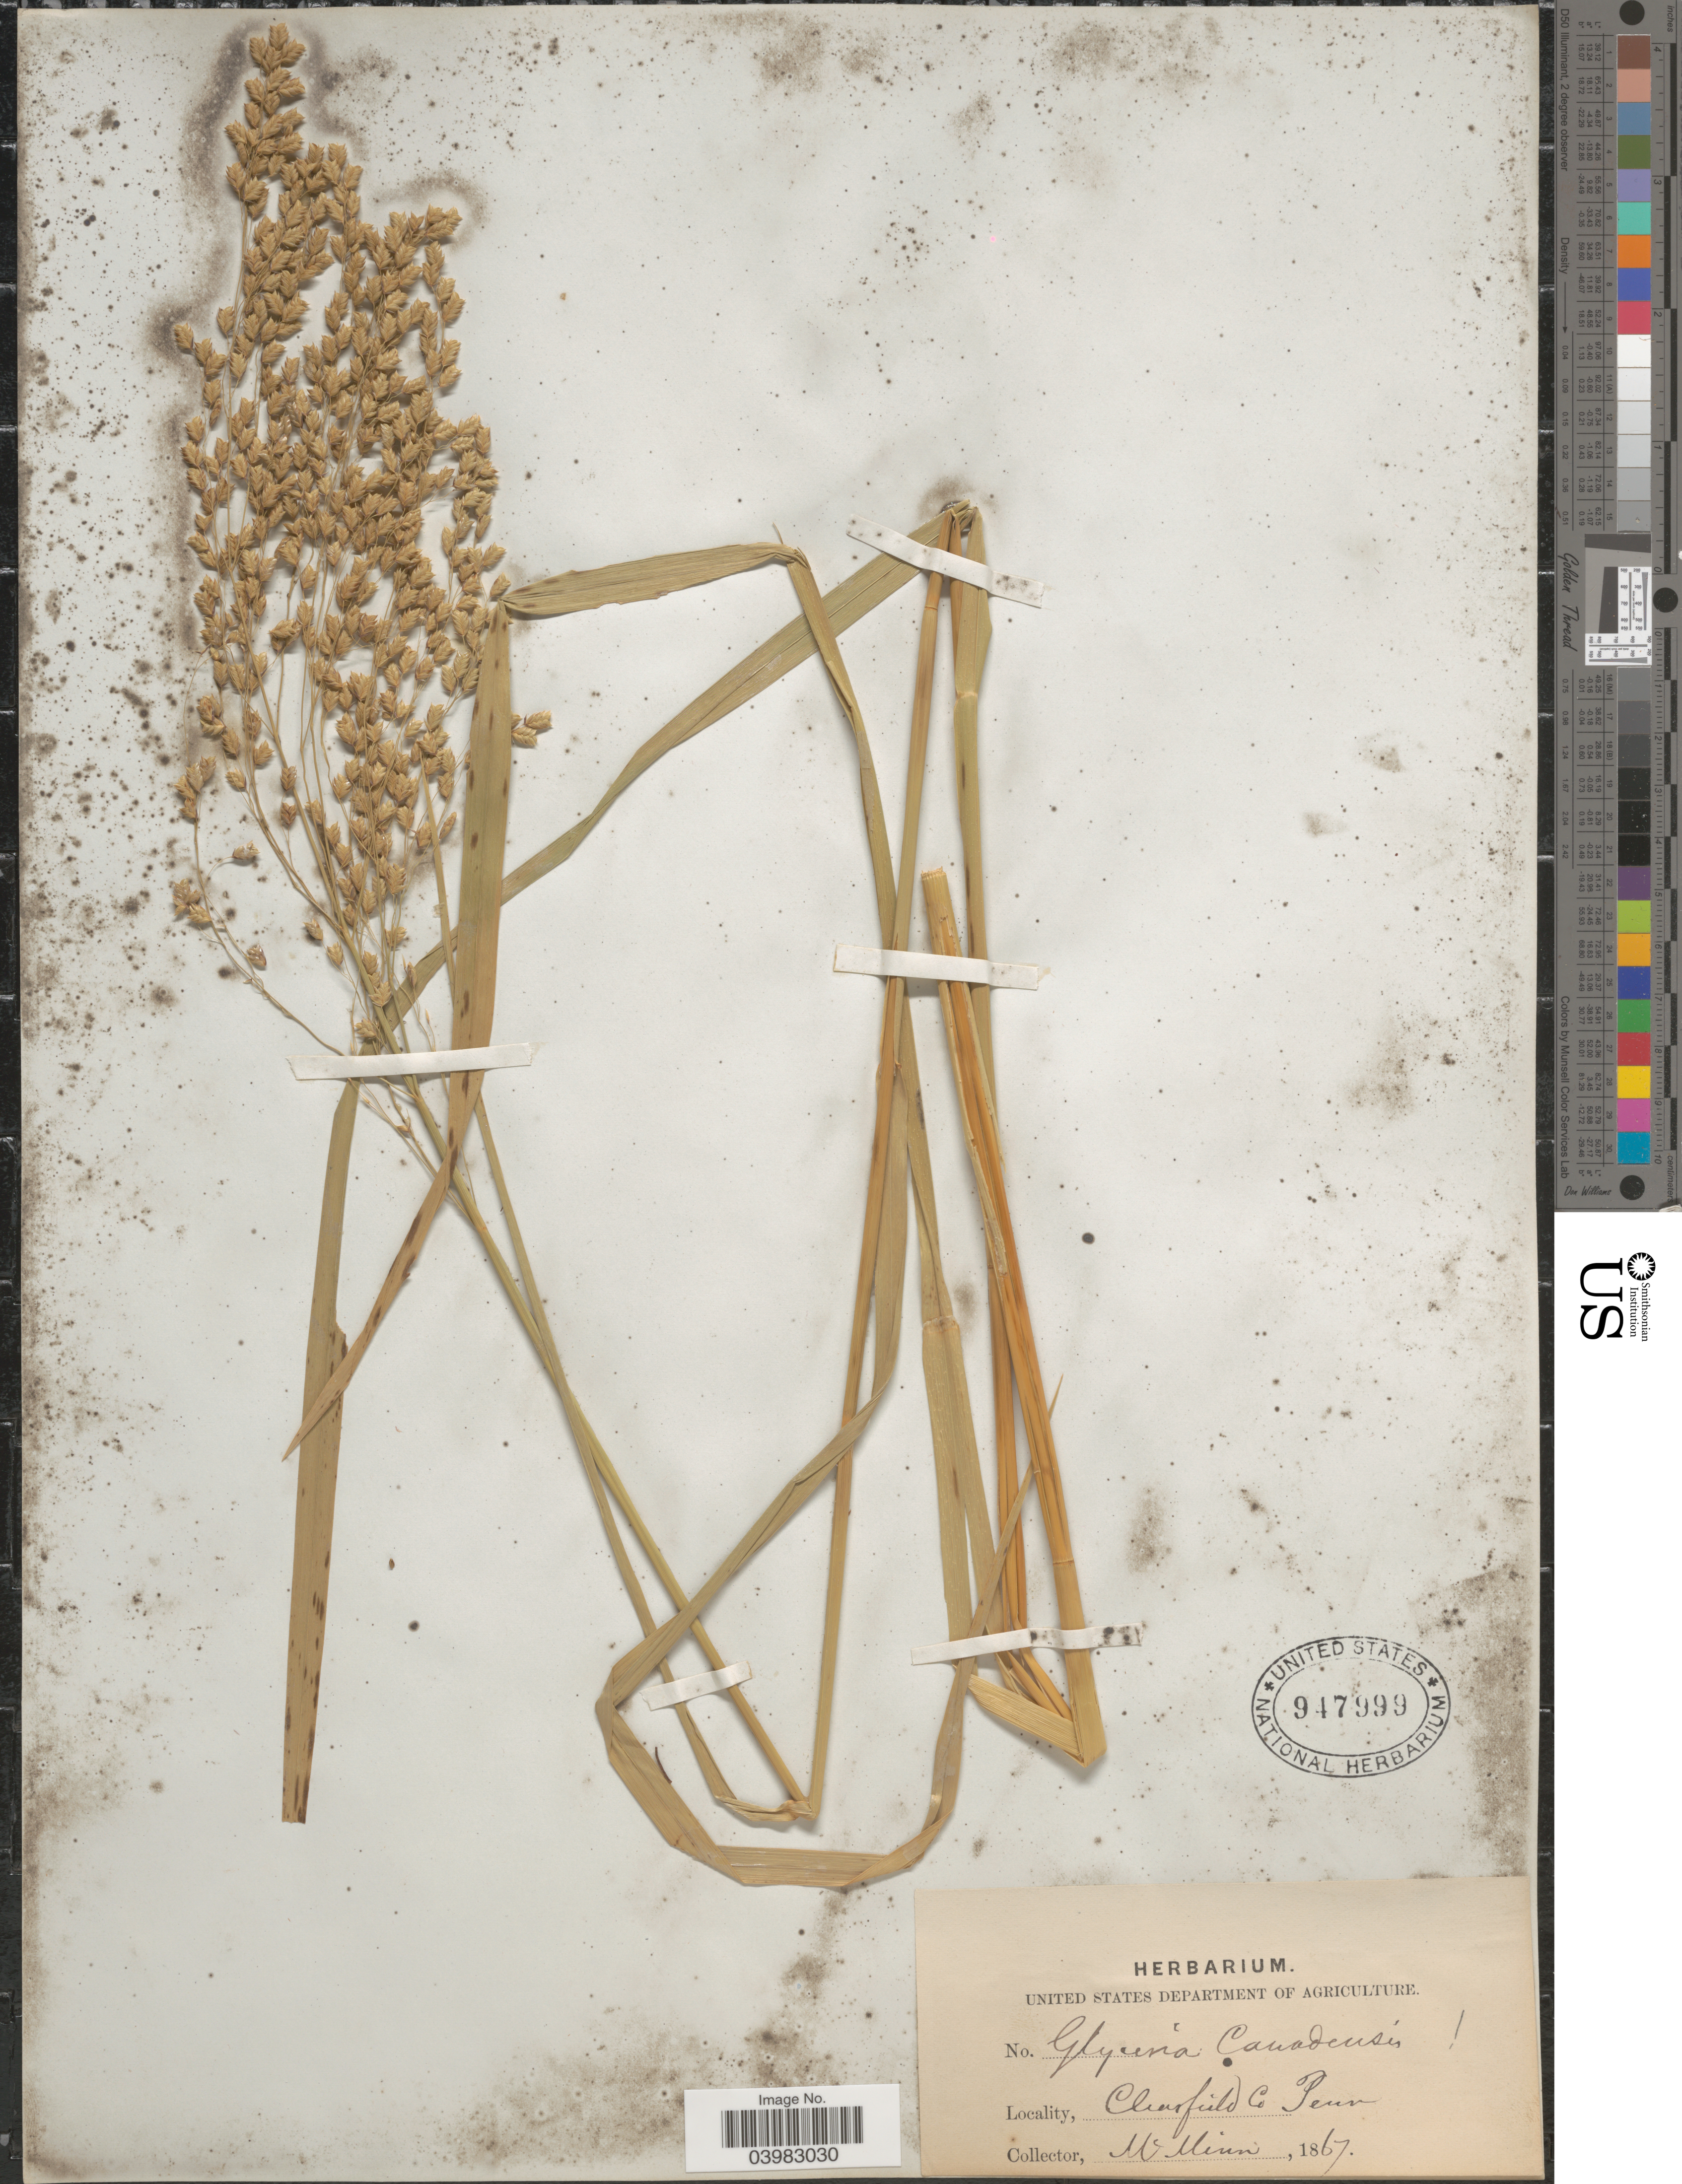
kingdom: Plantae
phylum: Tracheophyta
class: Liliopsida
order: Poales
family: Poaceae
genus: Glyceria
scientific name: Glyceria canadensis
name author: (Michx.) Trin.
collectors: McMinn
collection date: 1867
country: United States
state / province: Pennsylvania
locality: Clearfield Co.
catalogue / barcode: US 947999